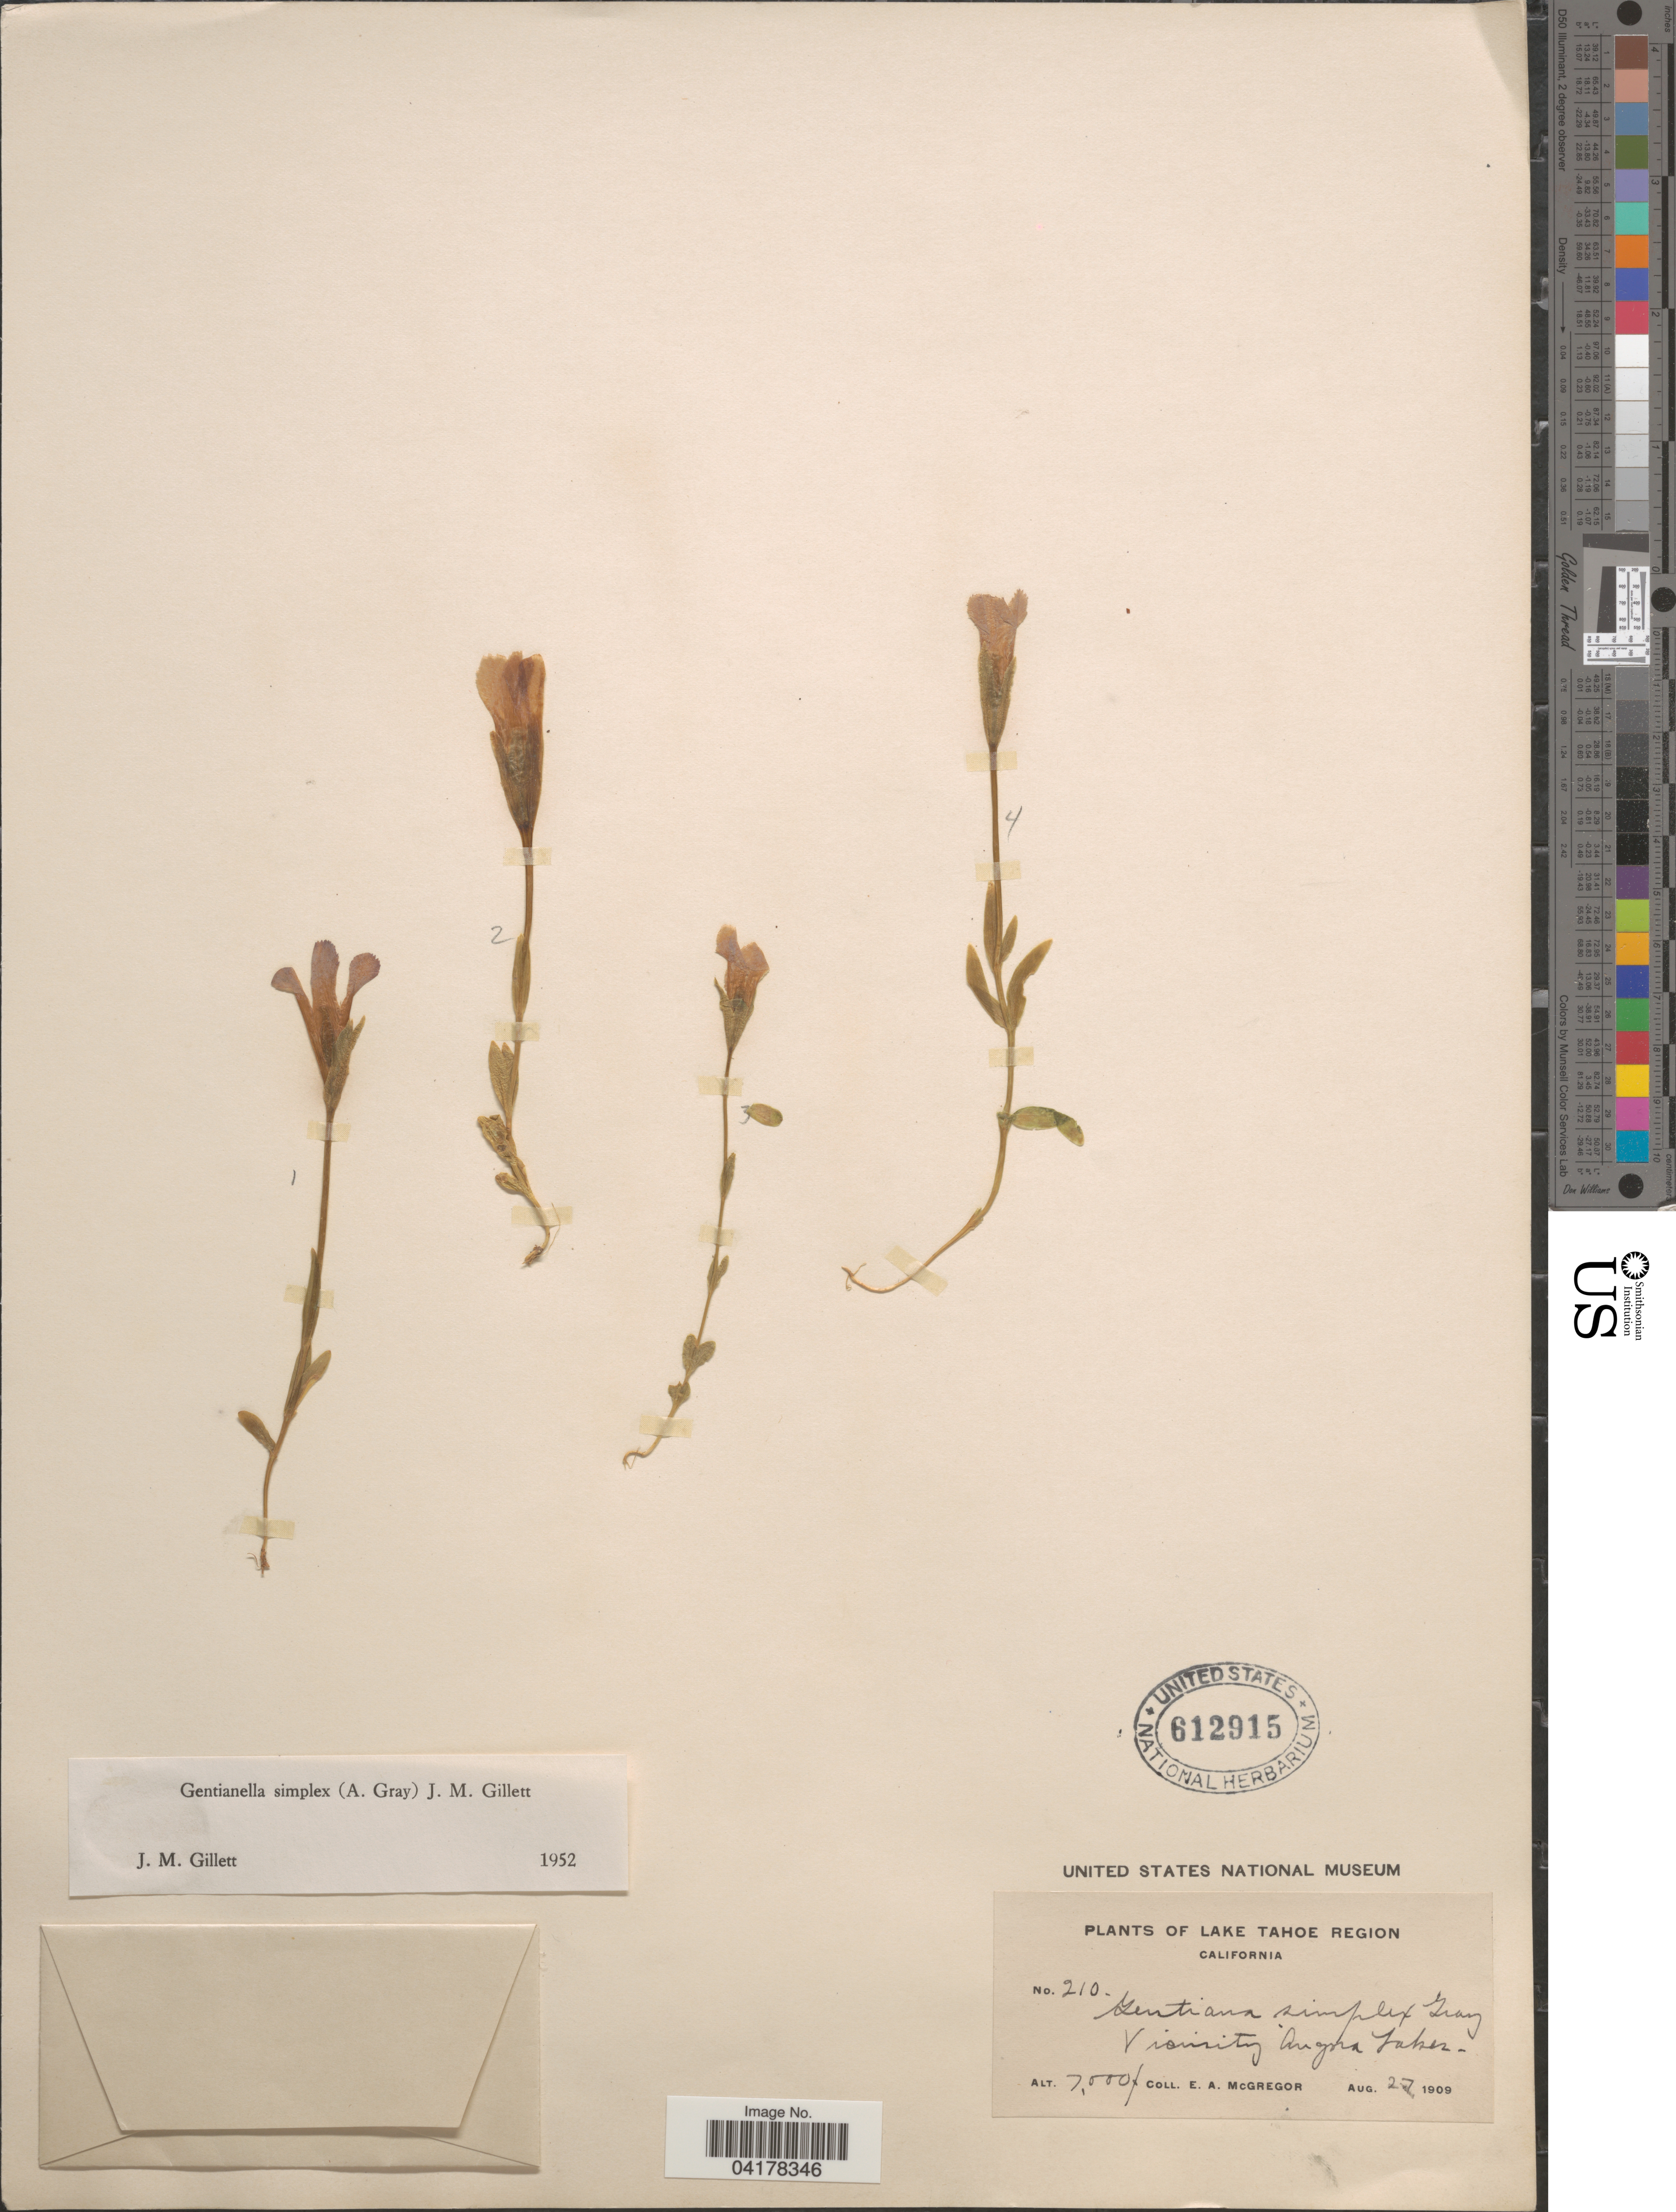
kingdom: Plantae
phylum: Tracheophyta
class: Magnoliopsida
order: Gentianales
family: Gentianaceae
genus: Gentianella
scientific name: Gentianella simplex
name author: (A. Gray) J.M. Gillett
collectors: E. A. McGregor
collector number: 210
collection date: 1909-08-27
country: United States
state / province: California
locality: Lake Tahoe Region. Vicinity Angora Lakes.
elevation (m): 2134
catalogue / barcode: US 612915